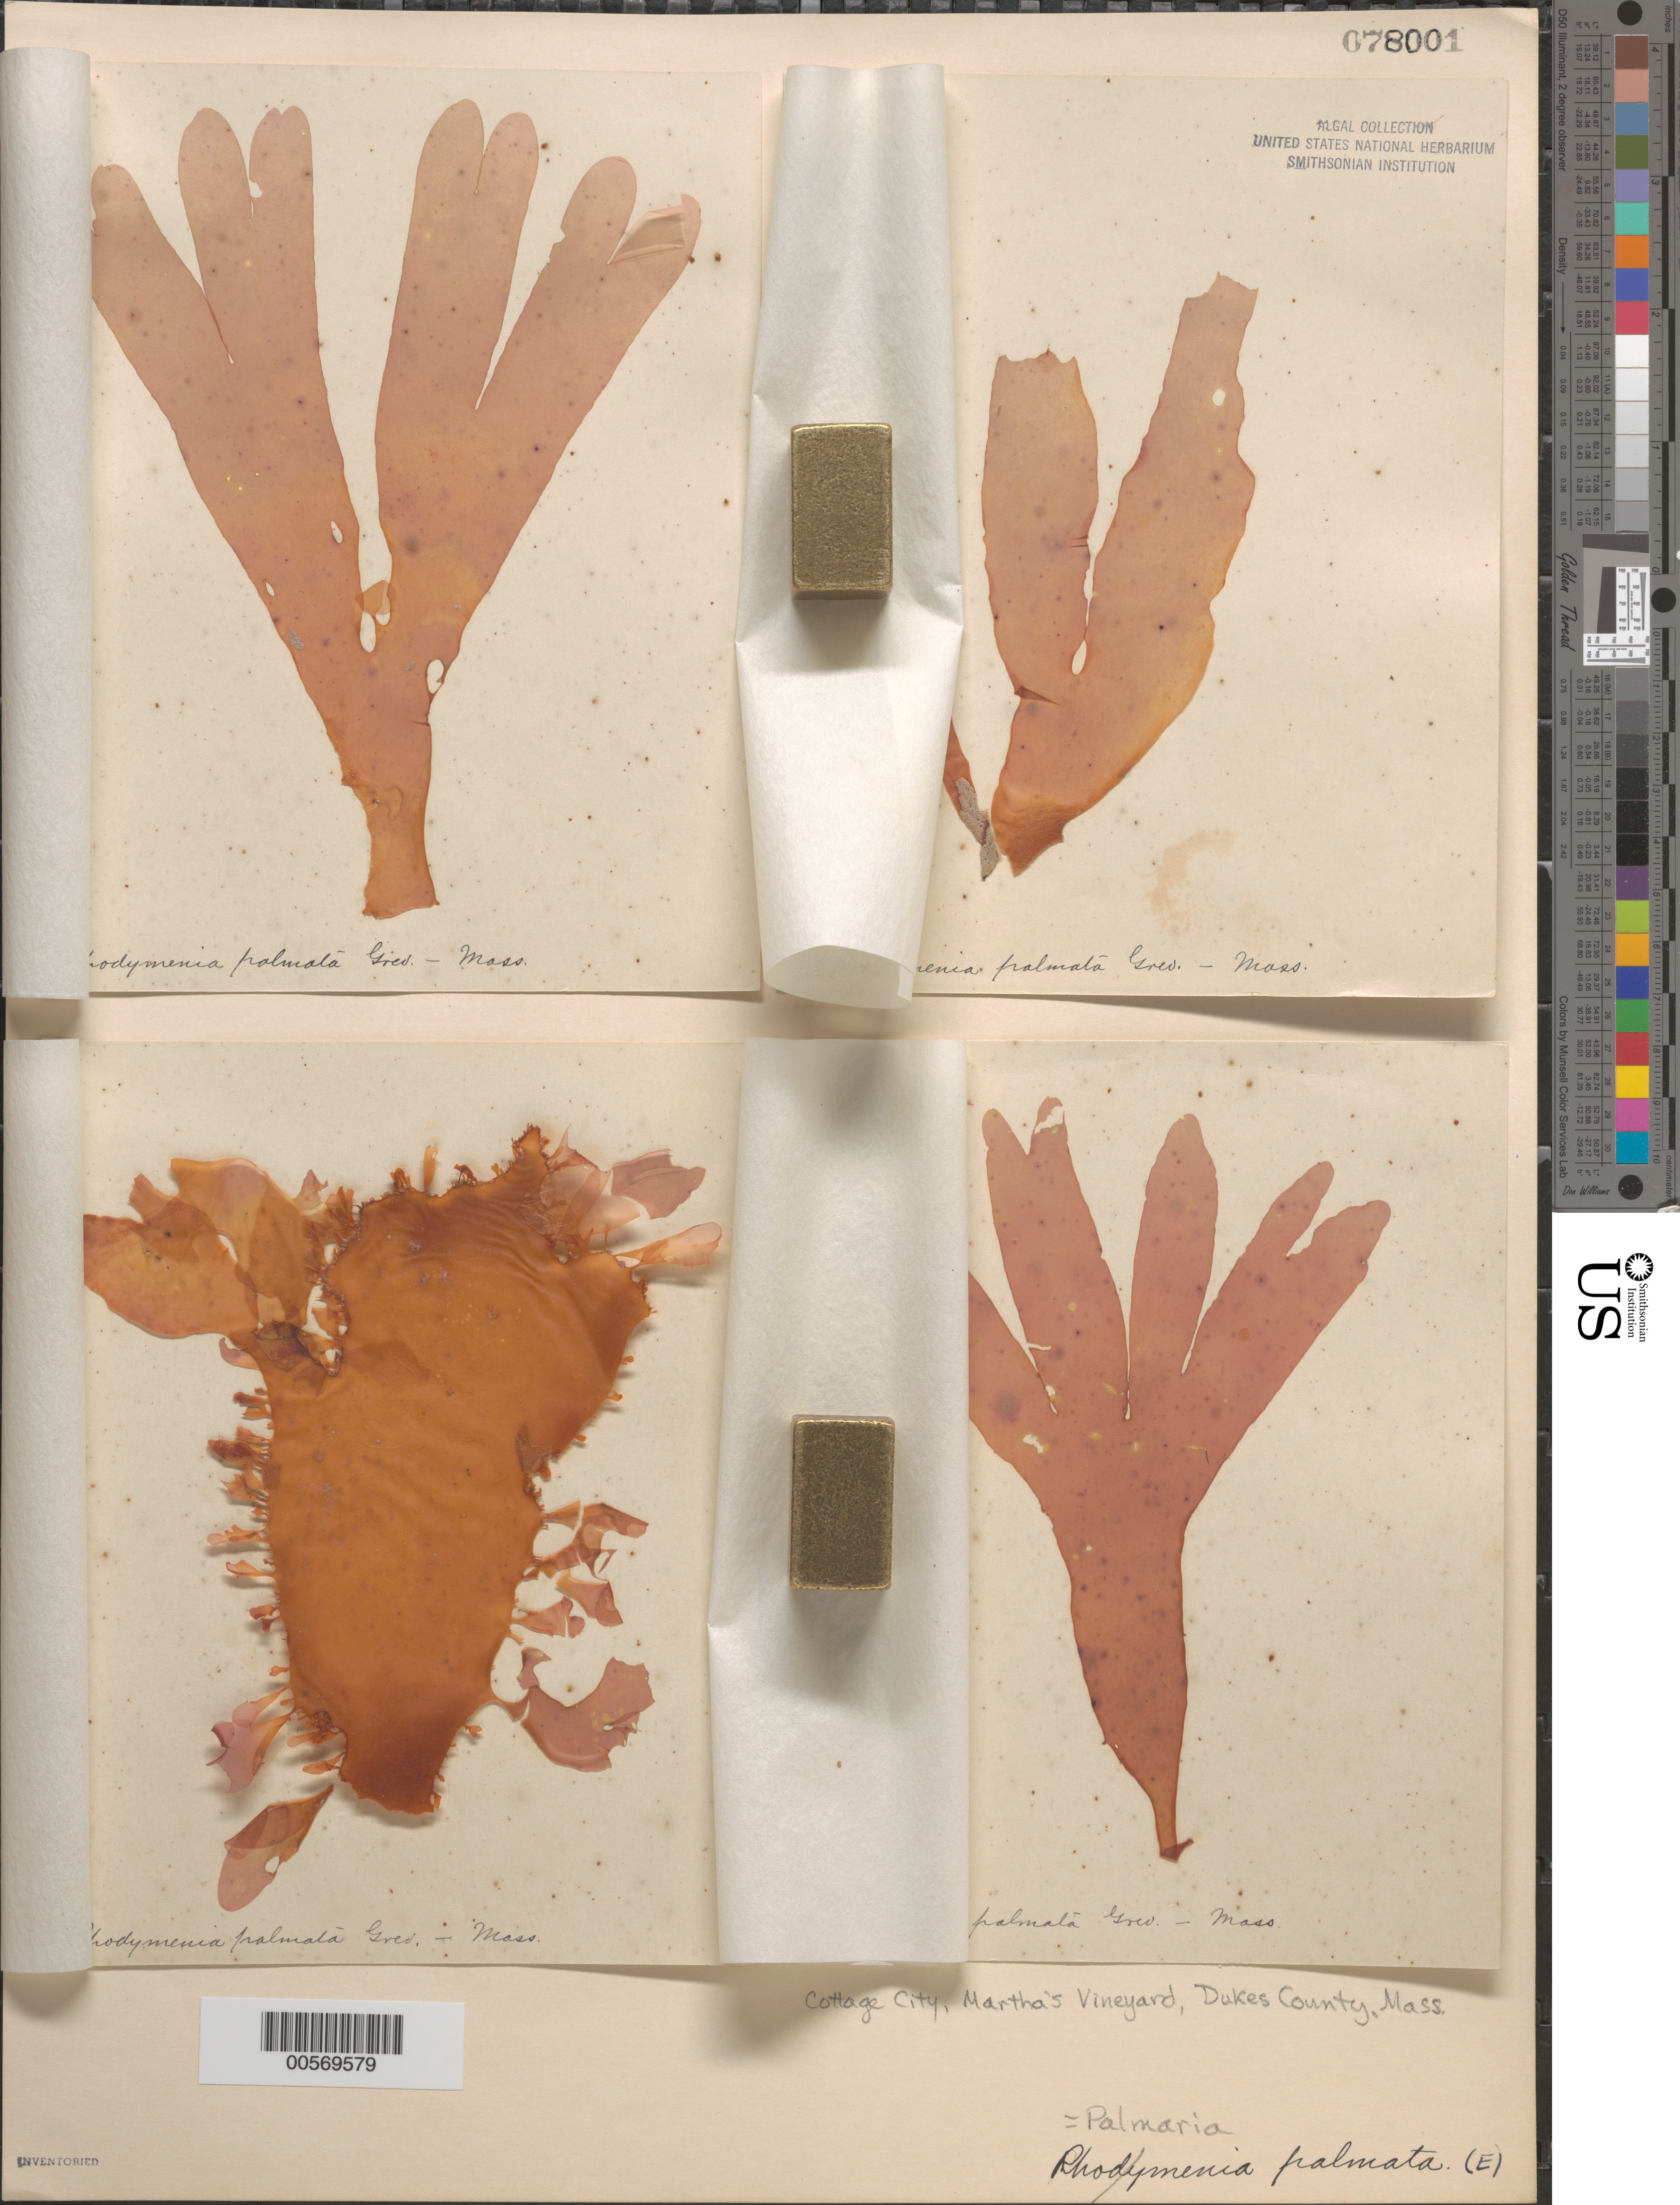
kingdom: Plantae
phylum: Rhodophyta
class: Florideophyceae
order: Palmariales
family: Palmariaceae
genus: Palmaria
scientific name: Palmaria palmata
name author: (L.) F. Weber & D. Mohr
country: United States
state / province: Massachusetts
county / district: Dukes County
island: Martha's Vineyard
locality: Cottage City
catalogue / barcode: US 78001